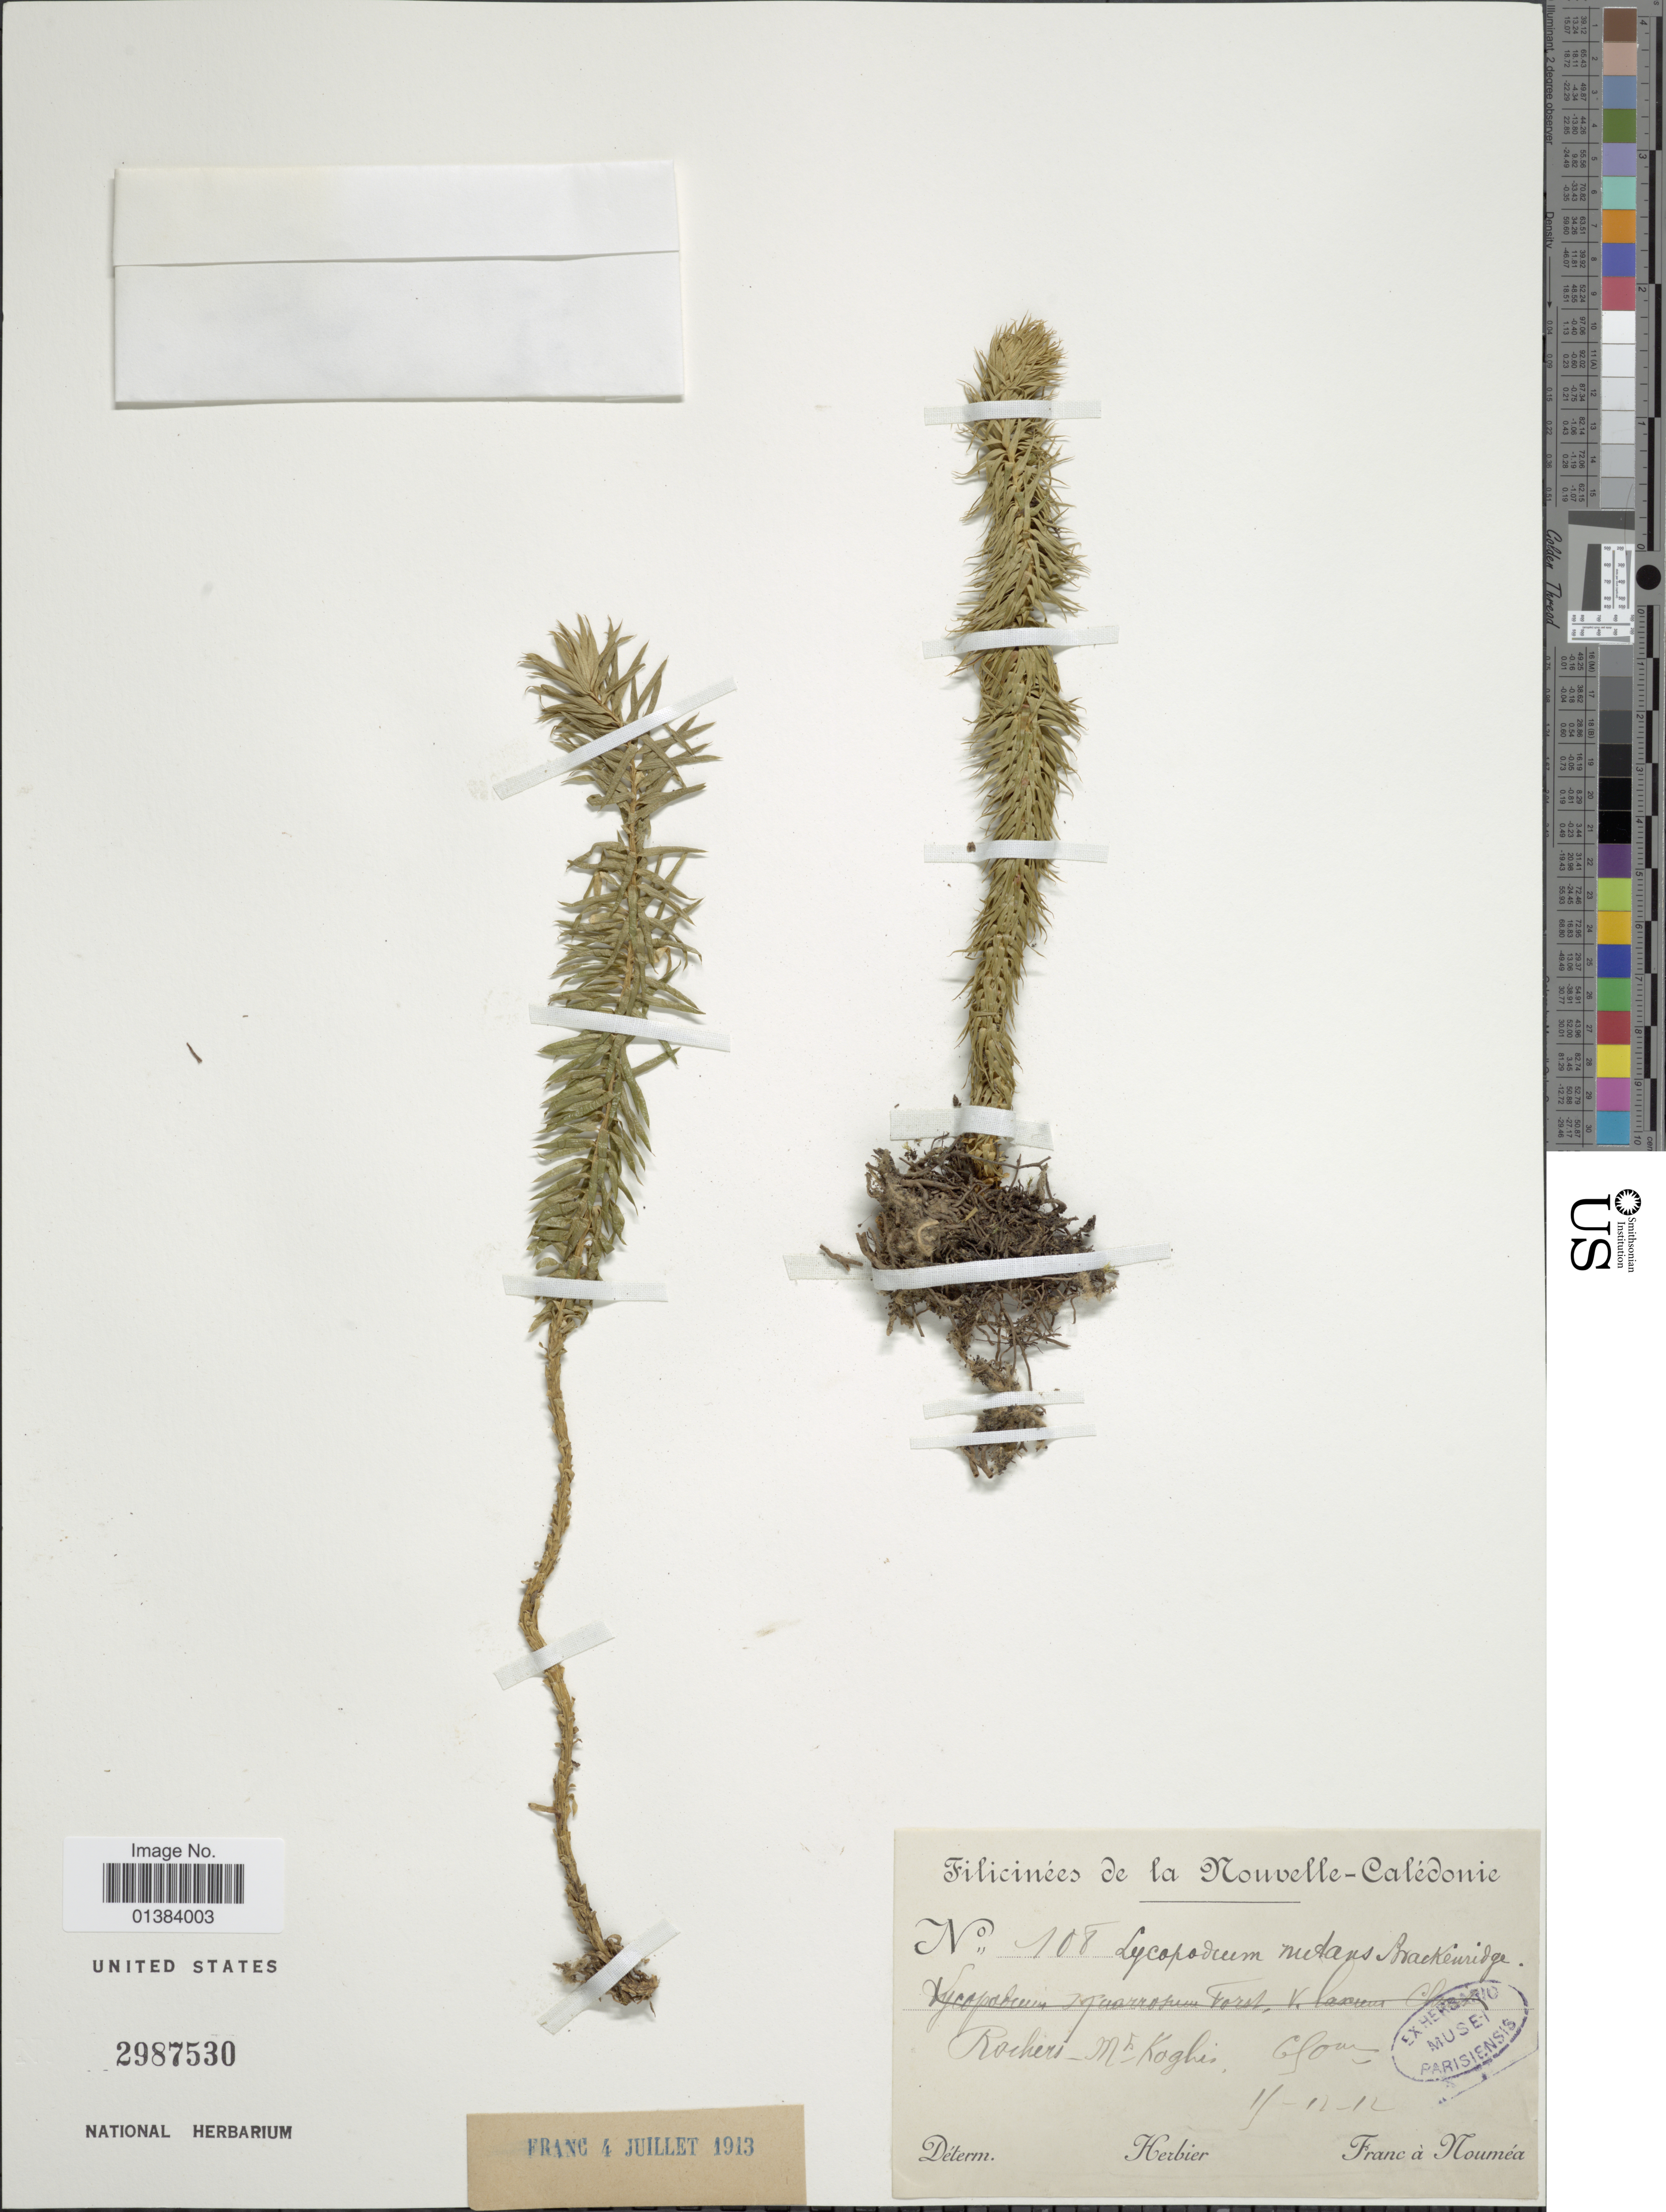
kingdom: Plantae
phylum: Tracheophyta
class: Lycopodiopsida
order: Lycopodiales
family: Lycopodiaceae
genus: Phlegmariurus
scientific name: Phlegmariurus nutans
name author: (Brack.) W.H. Wagner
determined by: Field, A. R.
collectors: Franc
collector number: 108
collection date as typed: Transcribed d/m/y: 15/12/12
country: New Caledonia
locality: Rochers - Mt Koghis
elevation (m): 650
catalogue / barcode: US 2987530